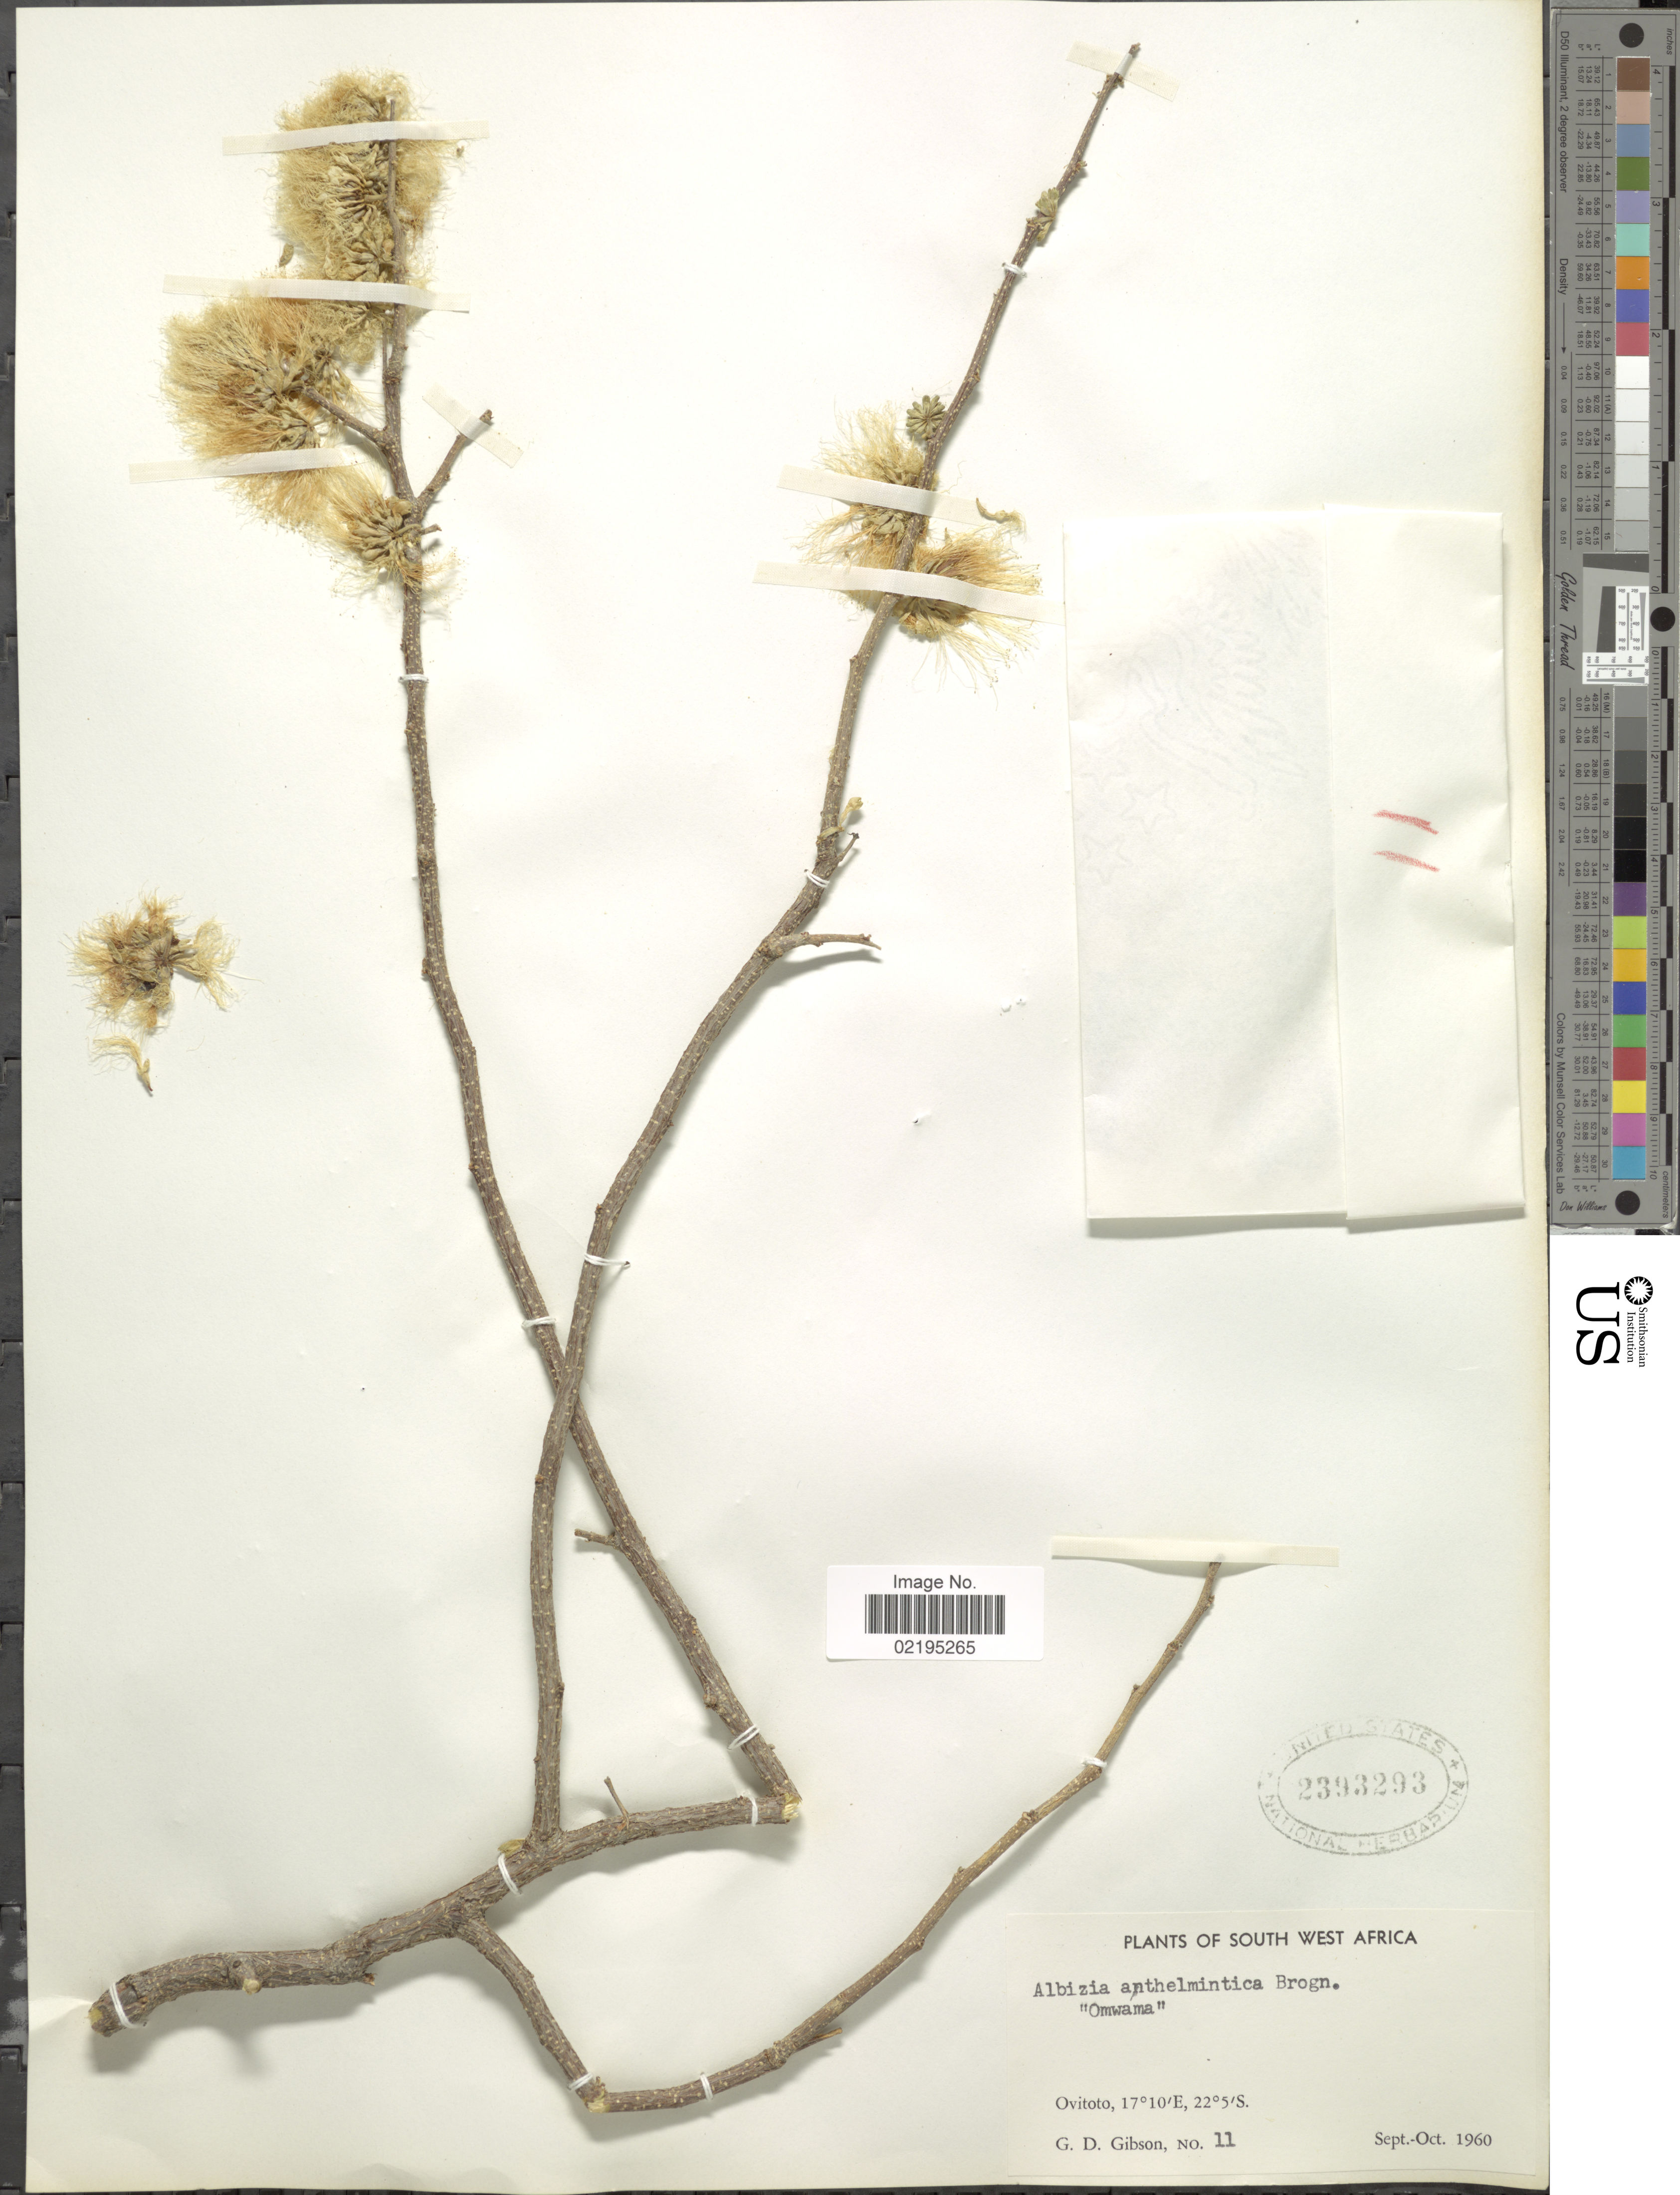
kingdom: Plantae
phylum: Tracheophyta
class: Magnoliopsida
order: Fabales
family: Fabaceae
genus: Albizia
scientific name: Albizia anthelmintica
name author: Brongn.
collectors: G. D. Gibson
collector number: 11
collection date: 1960-09/1960-10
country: Namibia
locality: South West Africa, Ovitoto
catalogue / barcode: US 2393293